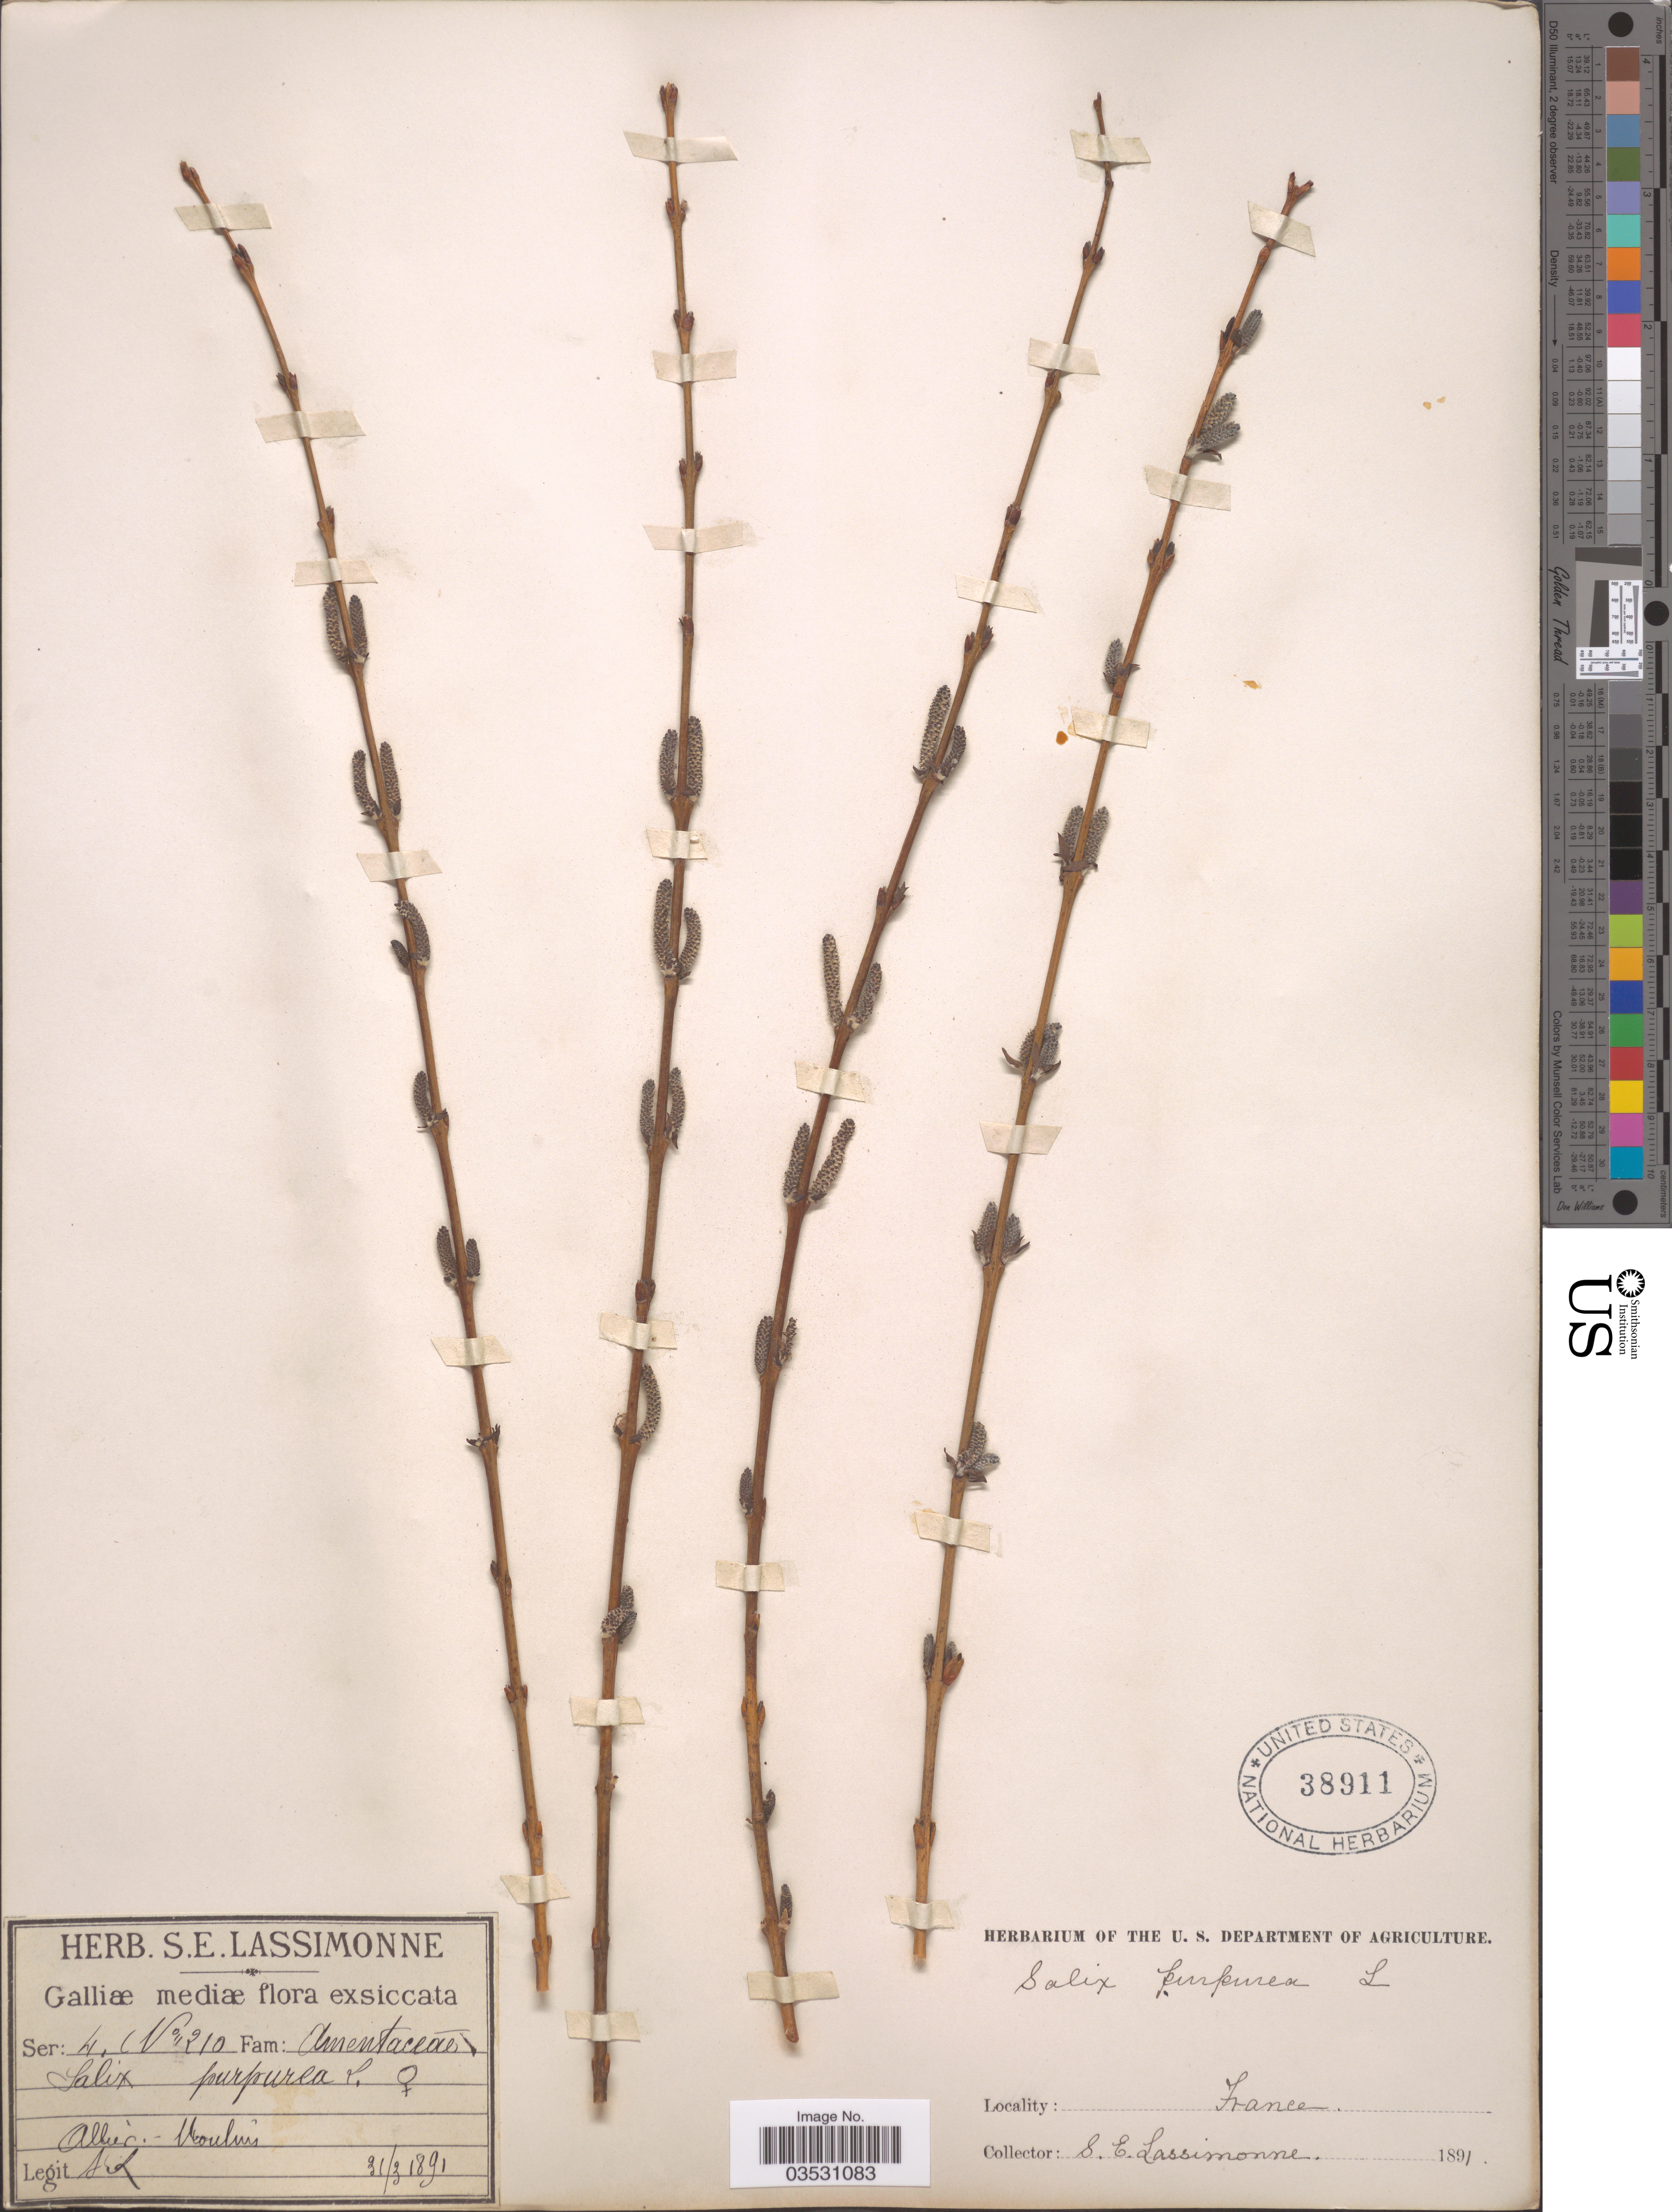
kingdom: Plantae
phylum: Tracheophyta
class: Magnoliopsida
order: Malpighiales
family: Salicaceae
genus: Salix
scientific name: Salix purpurea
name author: L.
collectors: S. Lassimonne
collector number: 210?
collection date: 1891-03-31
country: France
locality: Galliæ mediæ. Allier Moulins.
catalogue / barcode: US 38911